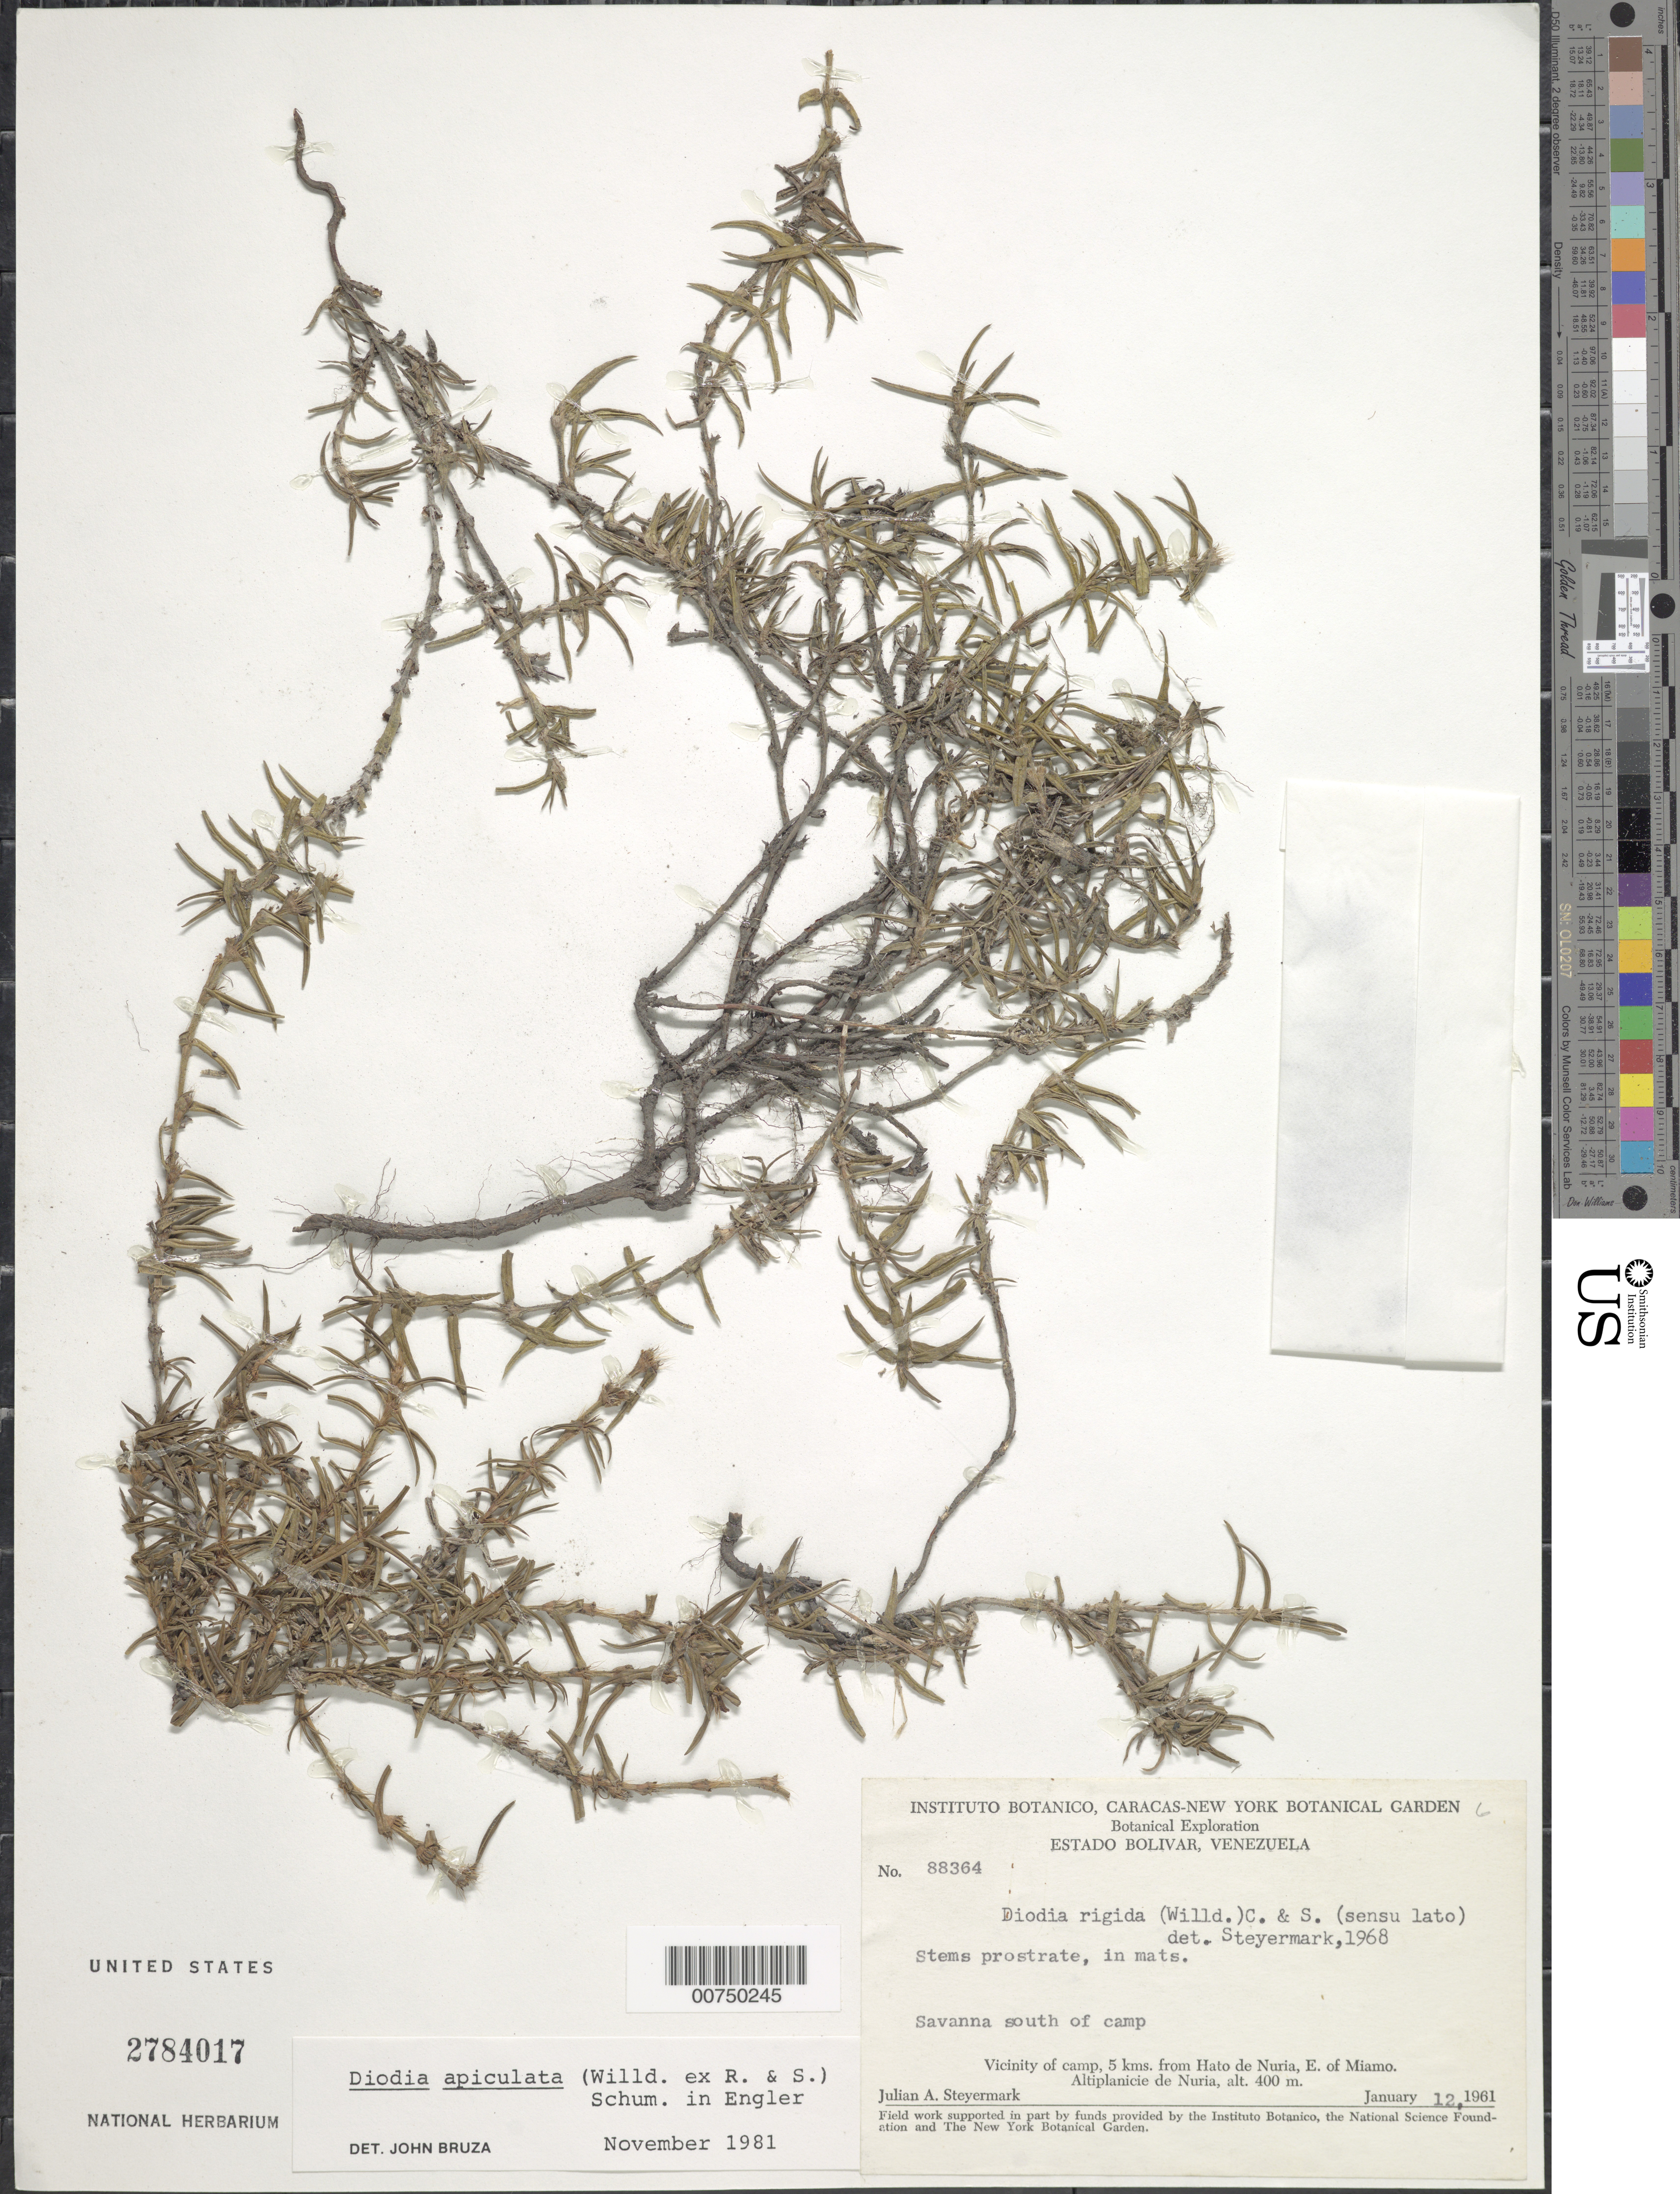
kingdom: Plantae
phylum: Tracheophyta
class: Magnoliopsida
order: Gentianales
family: Rubiaceae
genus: Diodia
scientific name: Diodia apiculata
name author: (Willd. ex Roem. & Schult.) K. Schum.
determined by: Bruza, J.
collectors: J. Steyermark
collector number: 88364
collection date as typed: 12-Jan-61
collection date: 1961-01-12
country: Venezuela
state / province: Bolívar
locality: Hato de Nuria, 5 km from; E of Miamo, Altiplanicie de Nuria, south of camp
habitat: Savanna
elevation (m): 400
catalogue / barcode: US 2784017